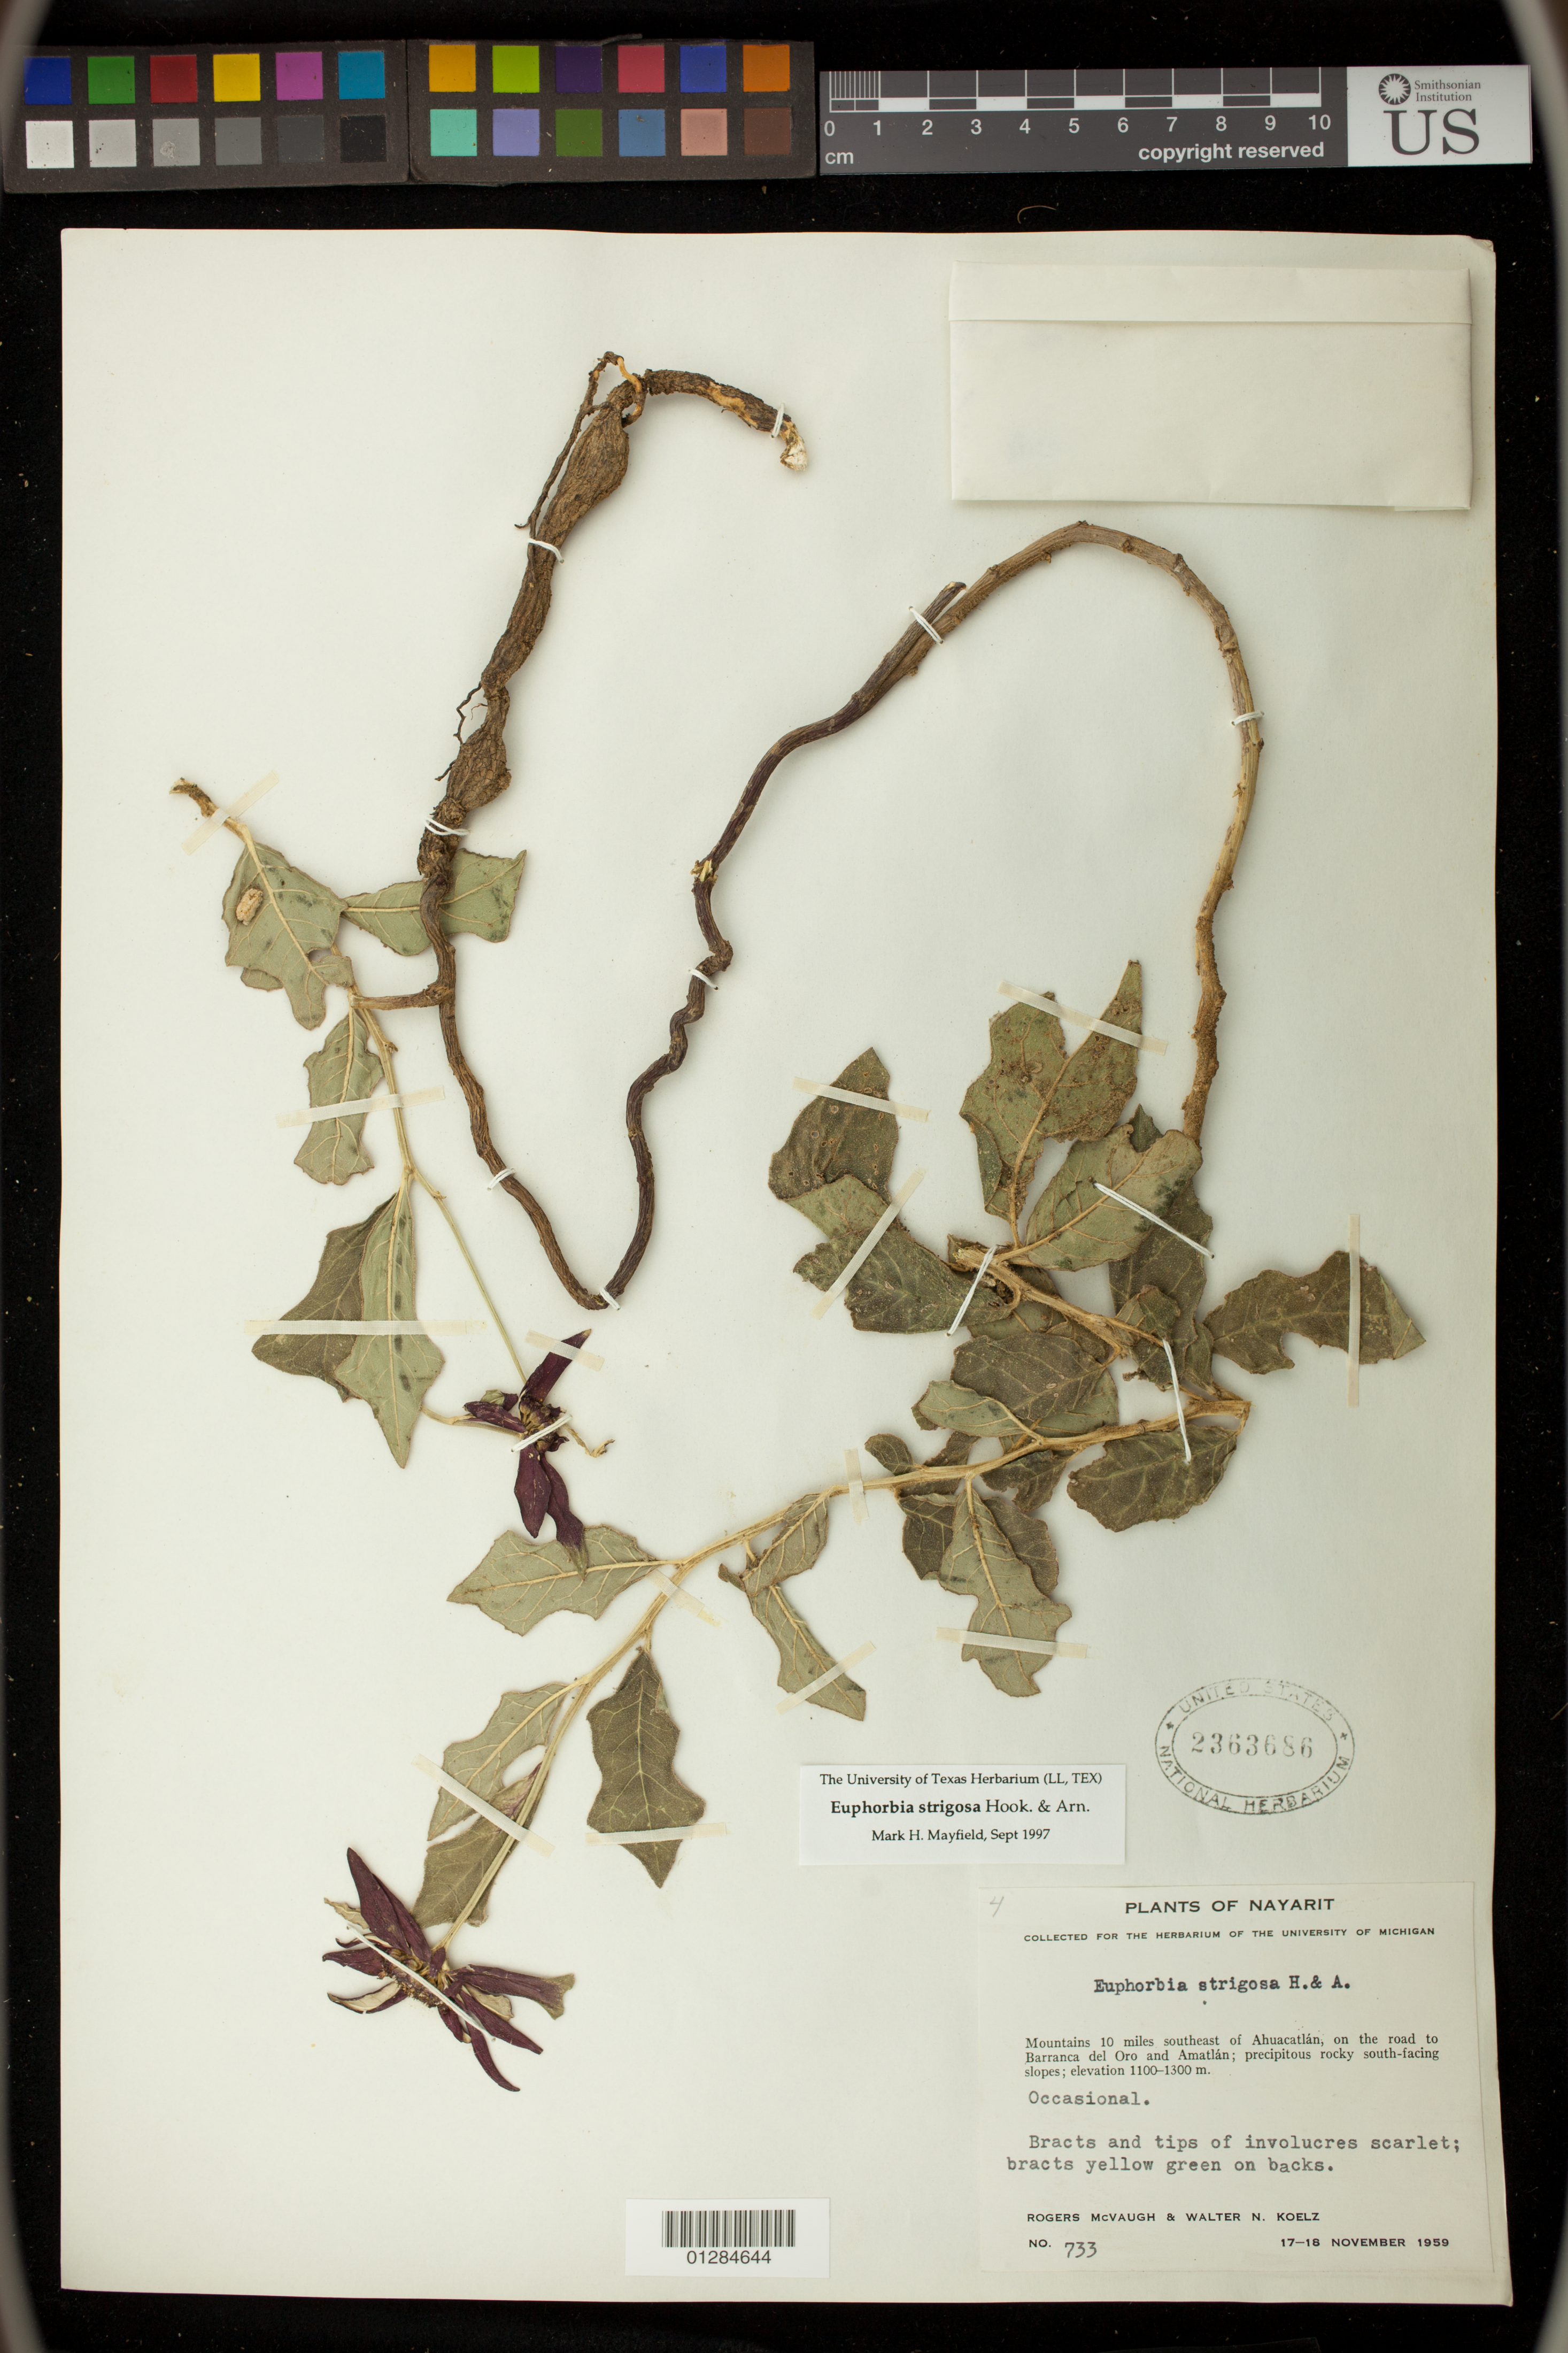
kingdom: Plantae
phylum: Tracheophyta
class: Magnoliopsida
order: Malpighiales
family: Euphorbiaceae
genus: Euphorbia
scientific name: Euphorbia strigosa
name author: Hook. & Arn.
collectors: R. McVaugh & W. N. Koelz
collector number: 733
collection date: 1959-11-17,1959-11-18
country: Mexico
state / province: Nayarit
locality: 10 miles southeast of Ahuacatlan, on the road to Barranca deo Oro and Amatlan.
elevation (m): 1100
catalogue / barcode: US 2362686